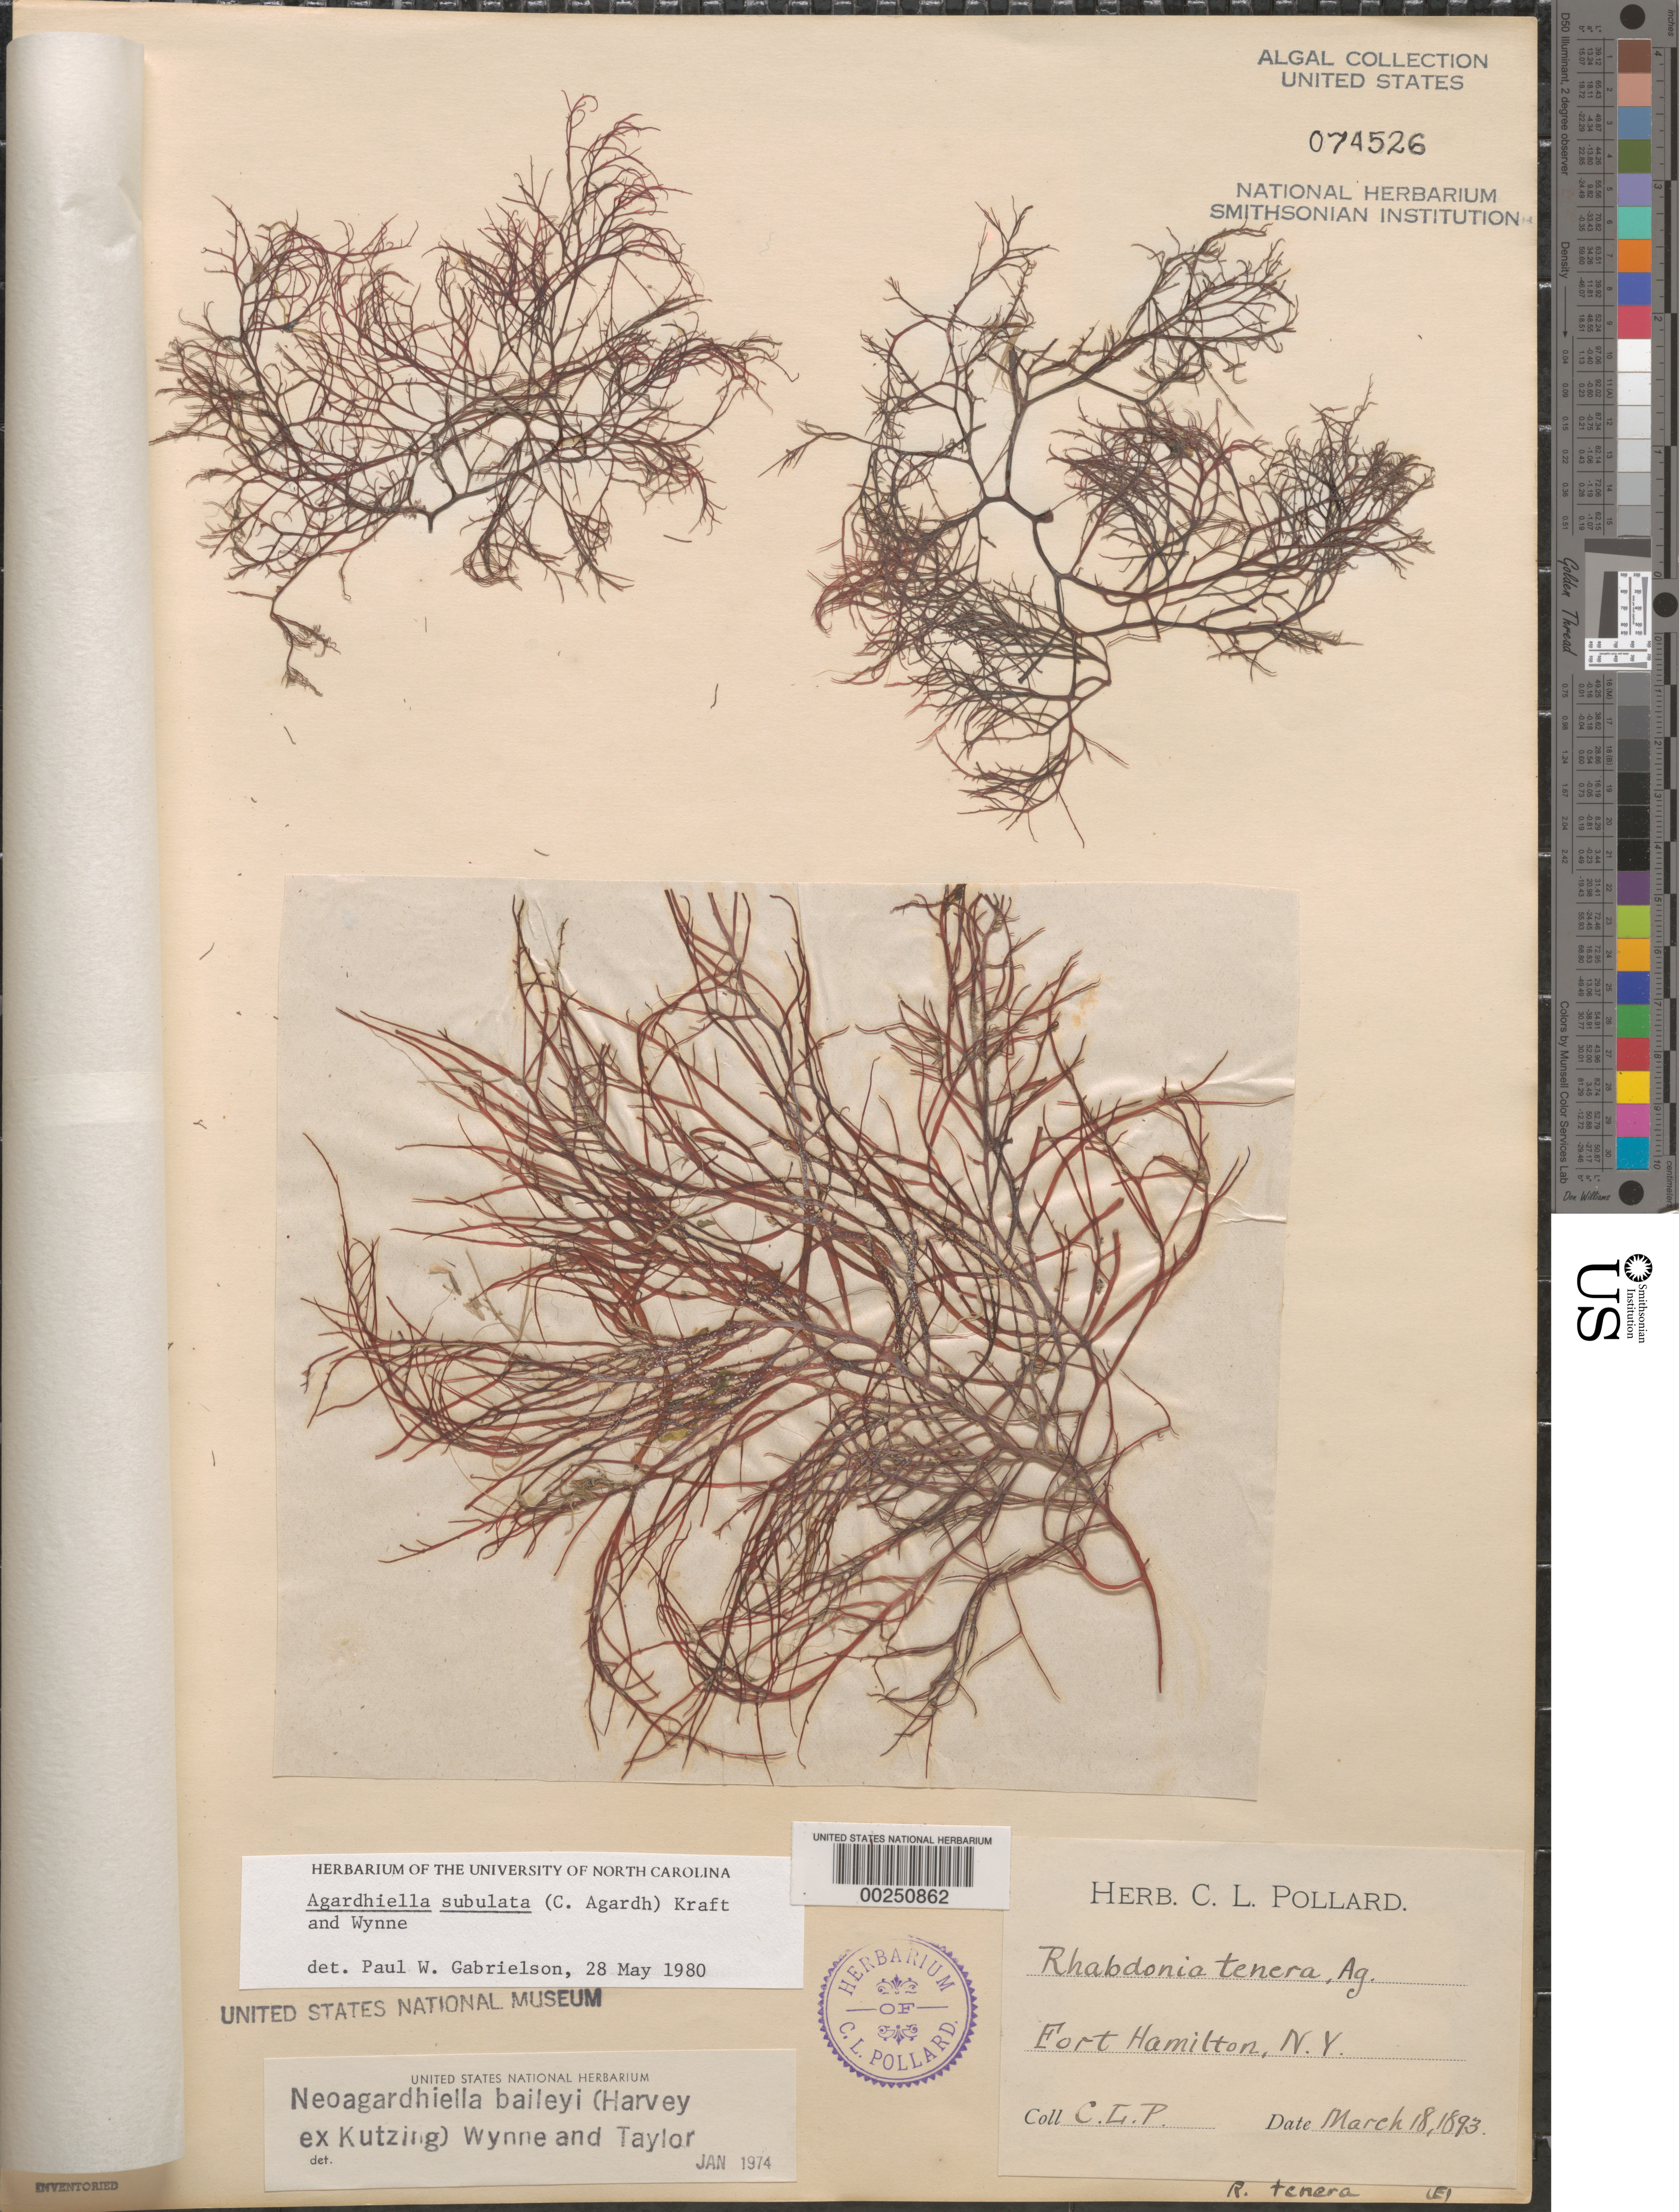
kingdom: Plantae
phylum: Rhodophyta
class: Florideophyceae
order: Gigartinales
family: Solieriaceae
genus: Agardhiella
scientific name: Agardhiella subulata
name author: (C. Agardh) G.T.Kraft & M.J. Wynne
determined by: Gabrielson, P. W.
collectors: C. L. Pollard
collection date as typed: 18 Mar 1893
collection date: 1893-03-18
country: United States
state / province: New York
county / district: Kings County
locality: Fort Hamilton, Brooklyn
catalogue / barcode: US 74526